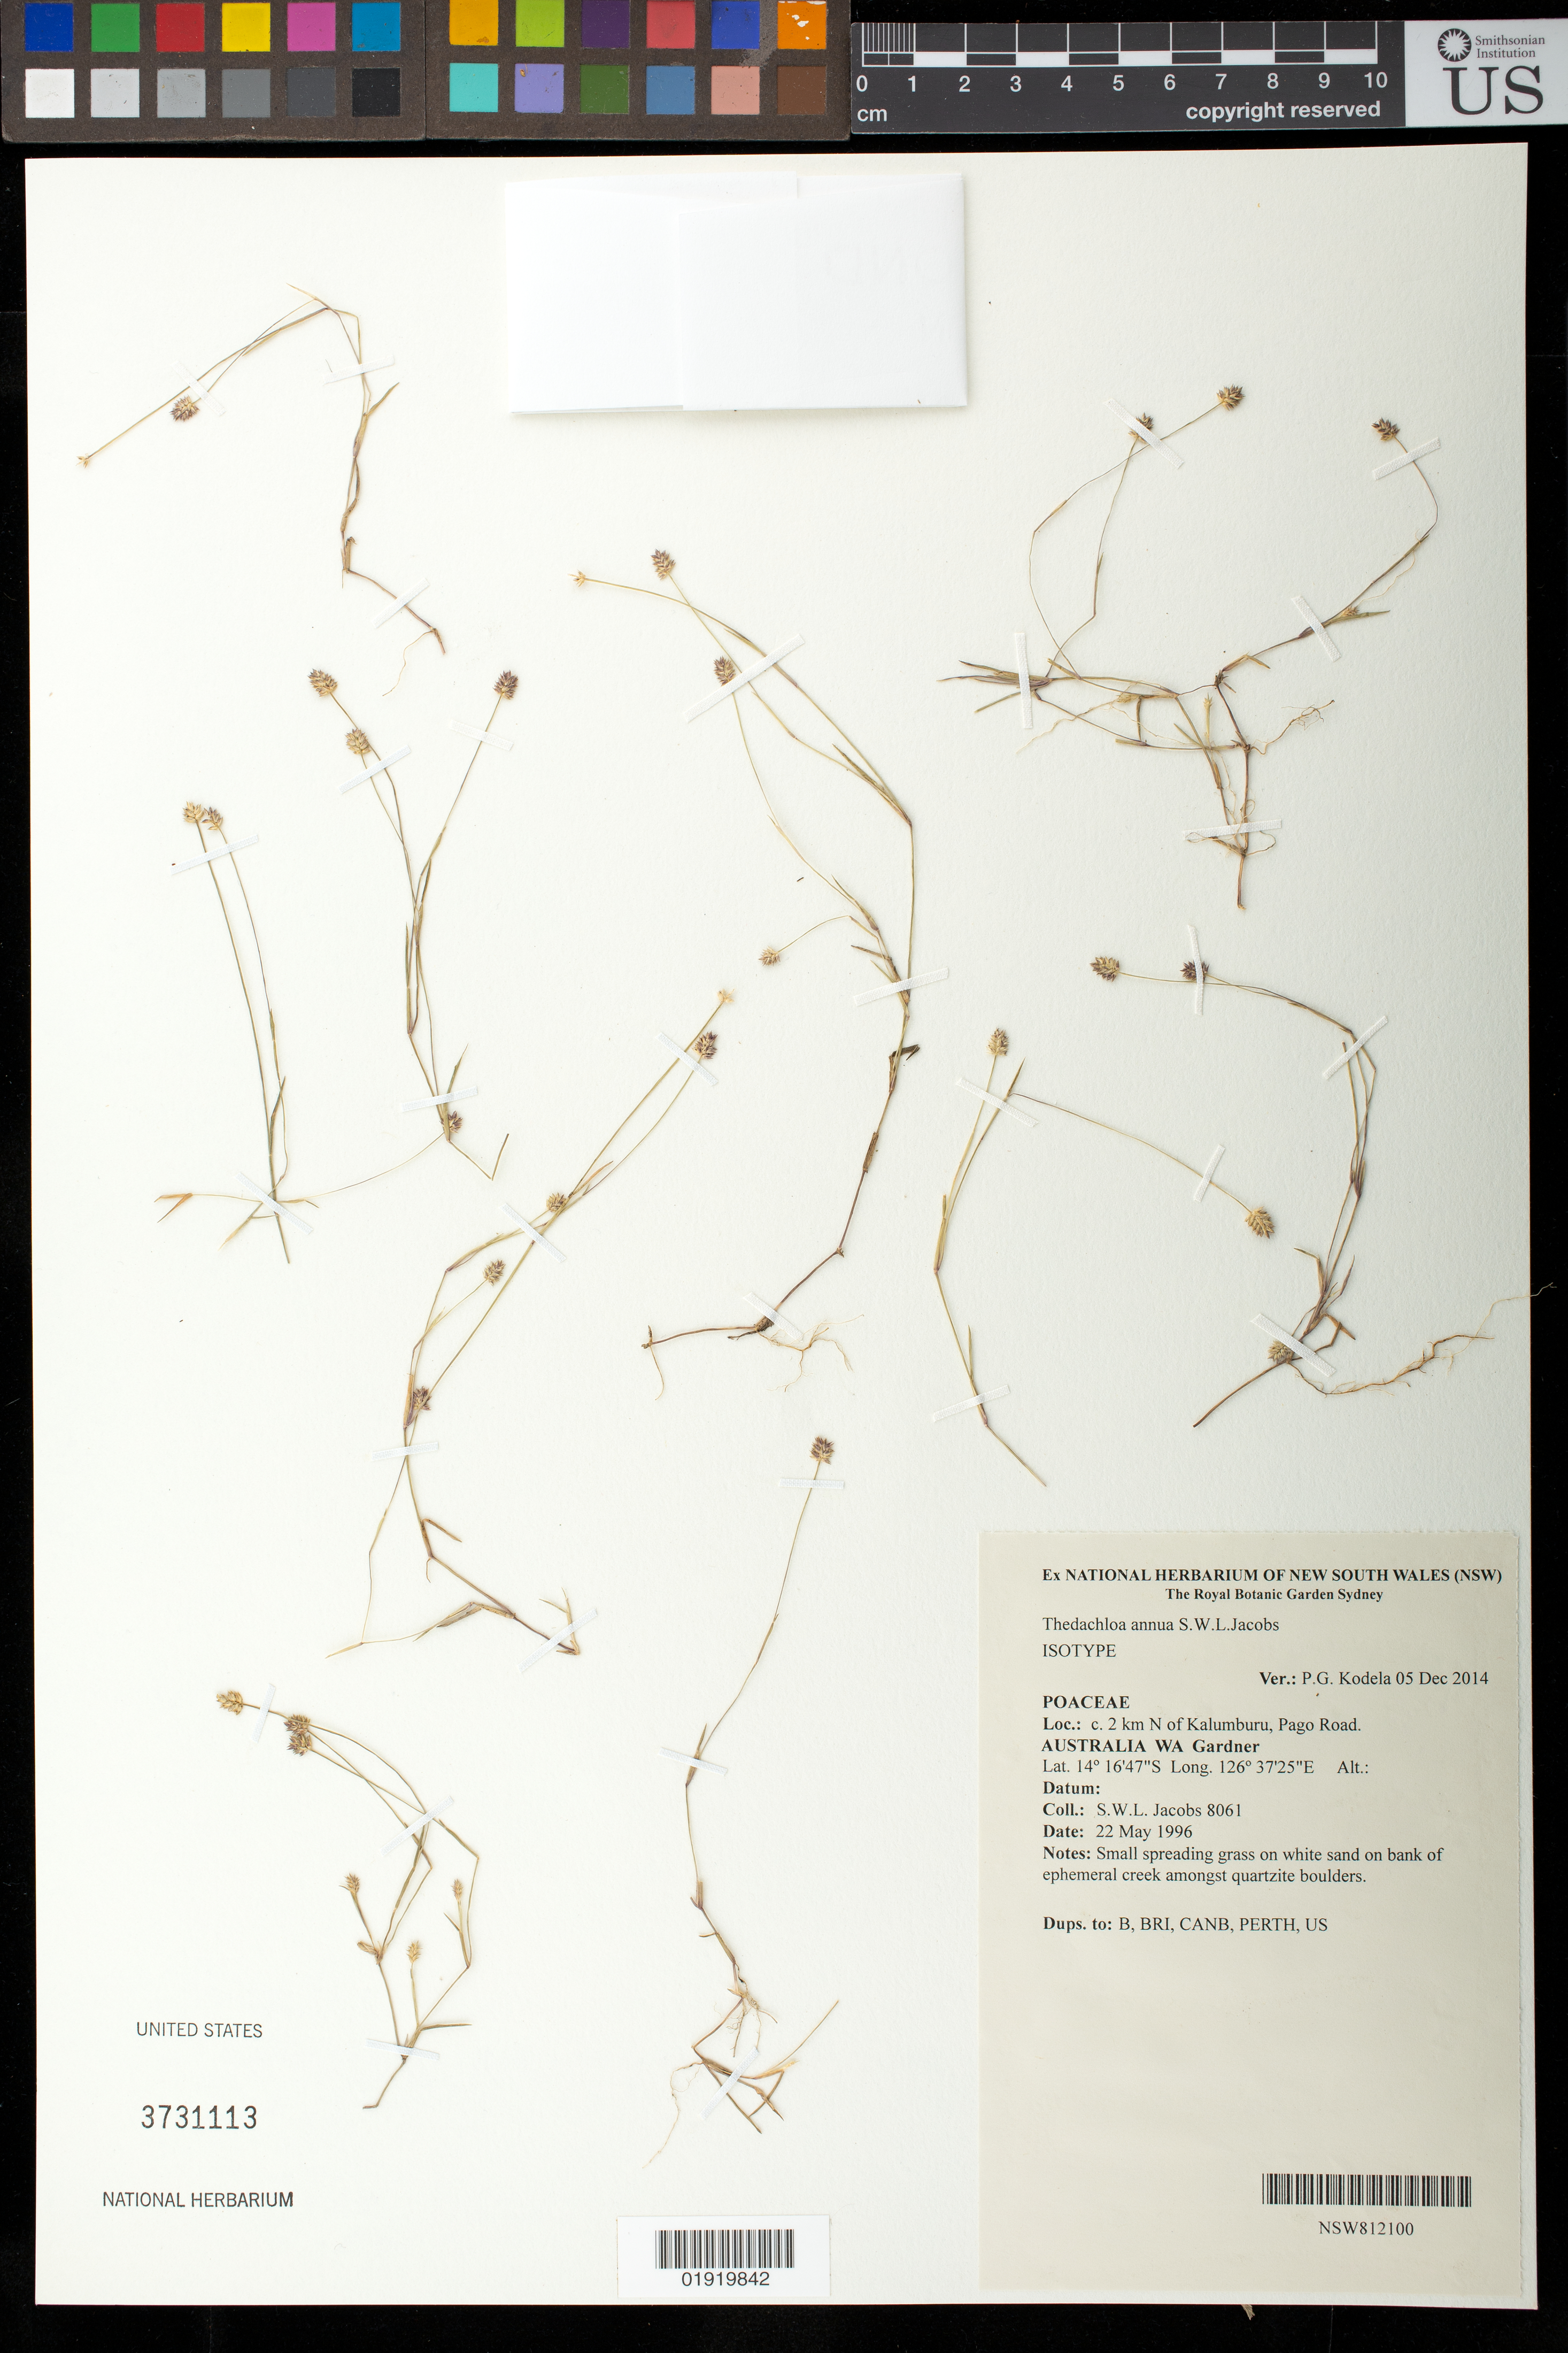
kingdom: Plantae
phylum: Tracheophyta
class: Liliopsida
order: Poales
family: Poaceae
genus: Thedachloa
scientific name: Thedachloa annua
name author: S.W.L. Jacobs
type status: Isotype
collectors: S. W. L. Jacobs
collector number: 8061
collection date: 1996-05-22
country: Australia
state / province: Western Australia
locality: WA Gardner. c. 2 km N of Kalumburu, Pago Road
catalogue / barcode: US 3731113